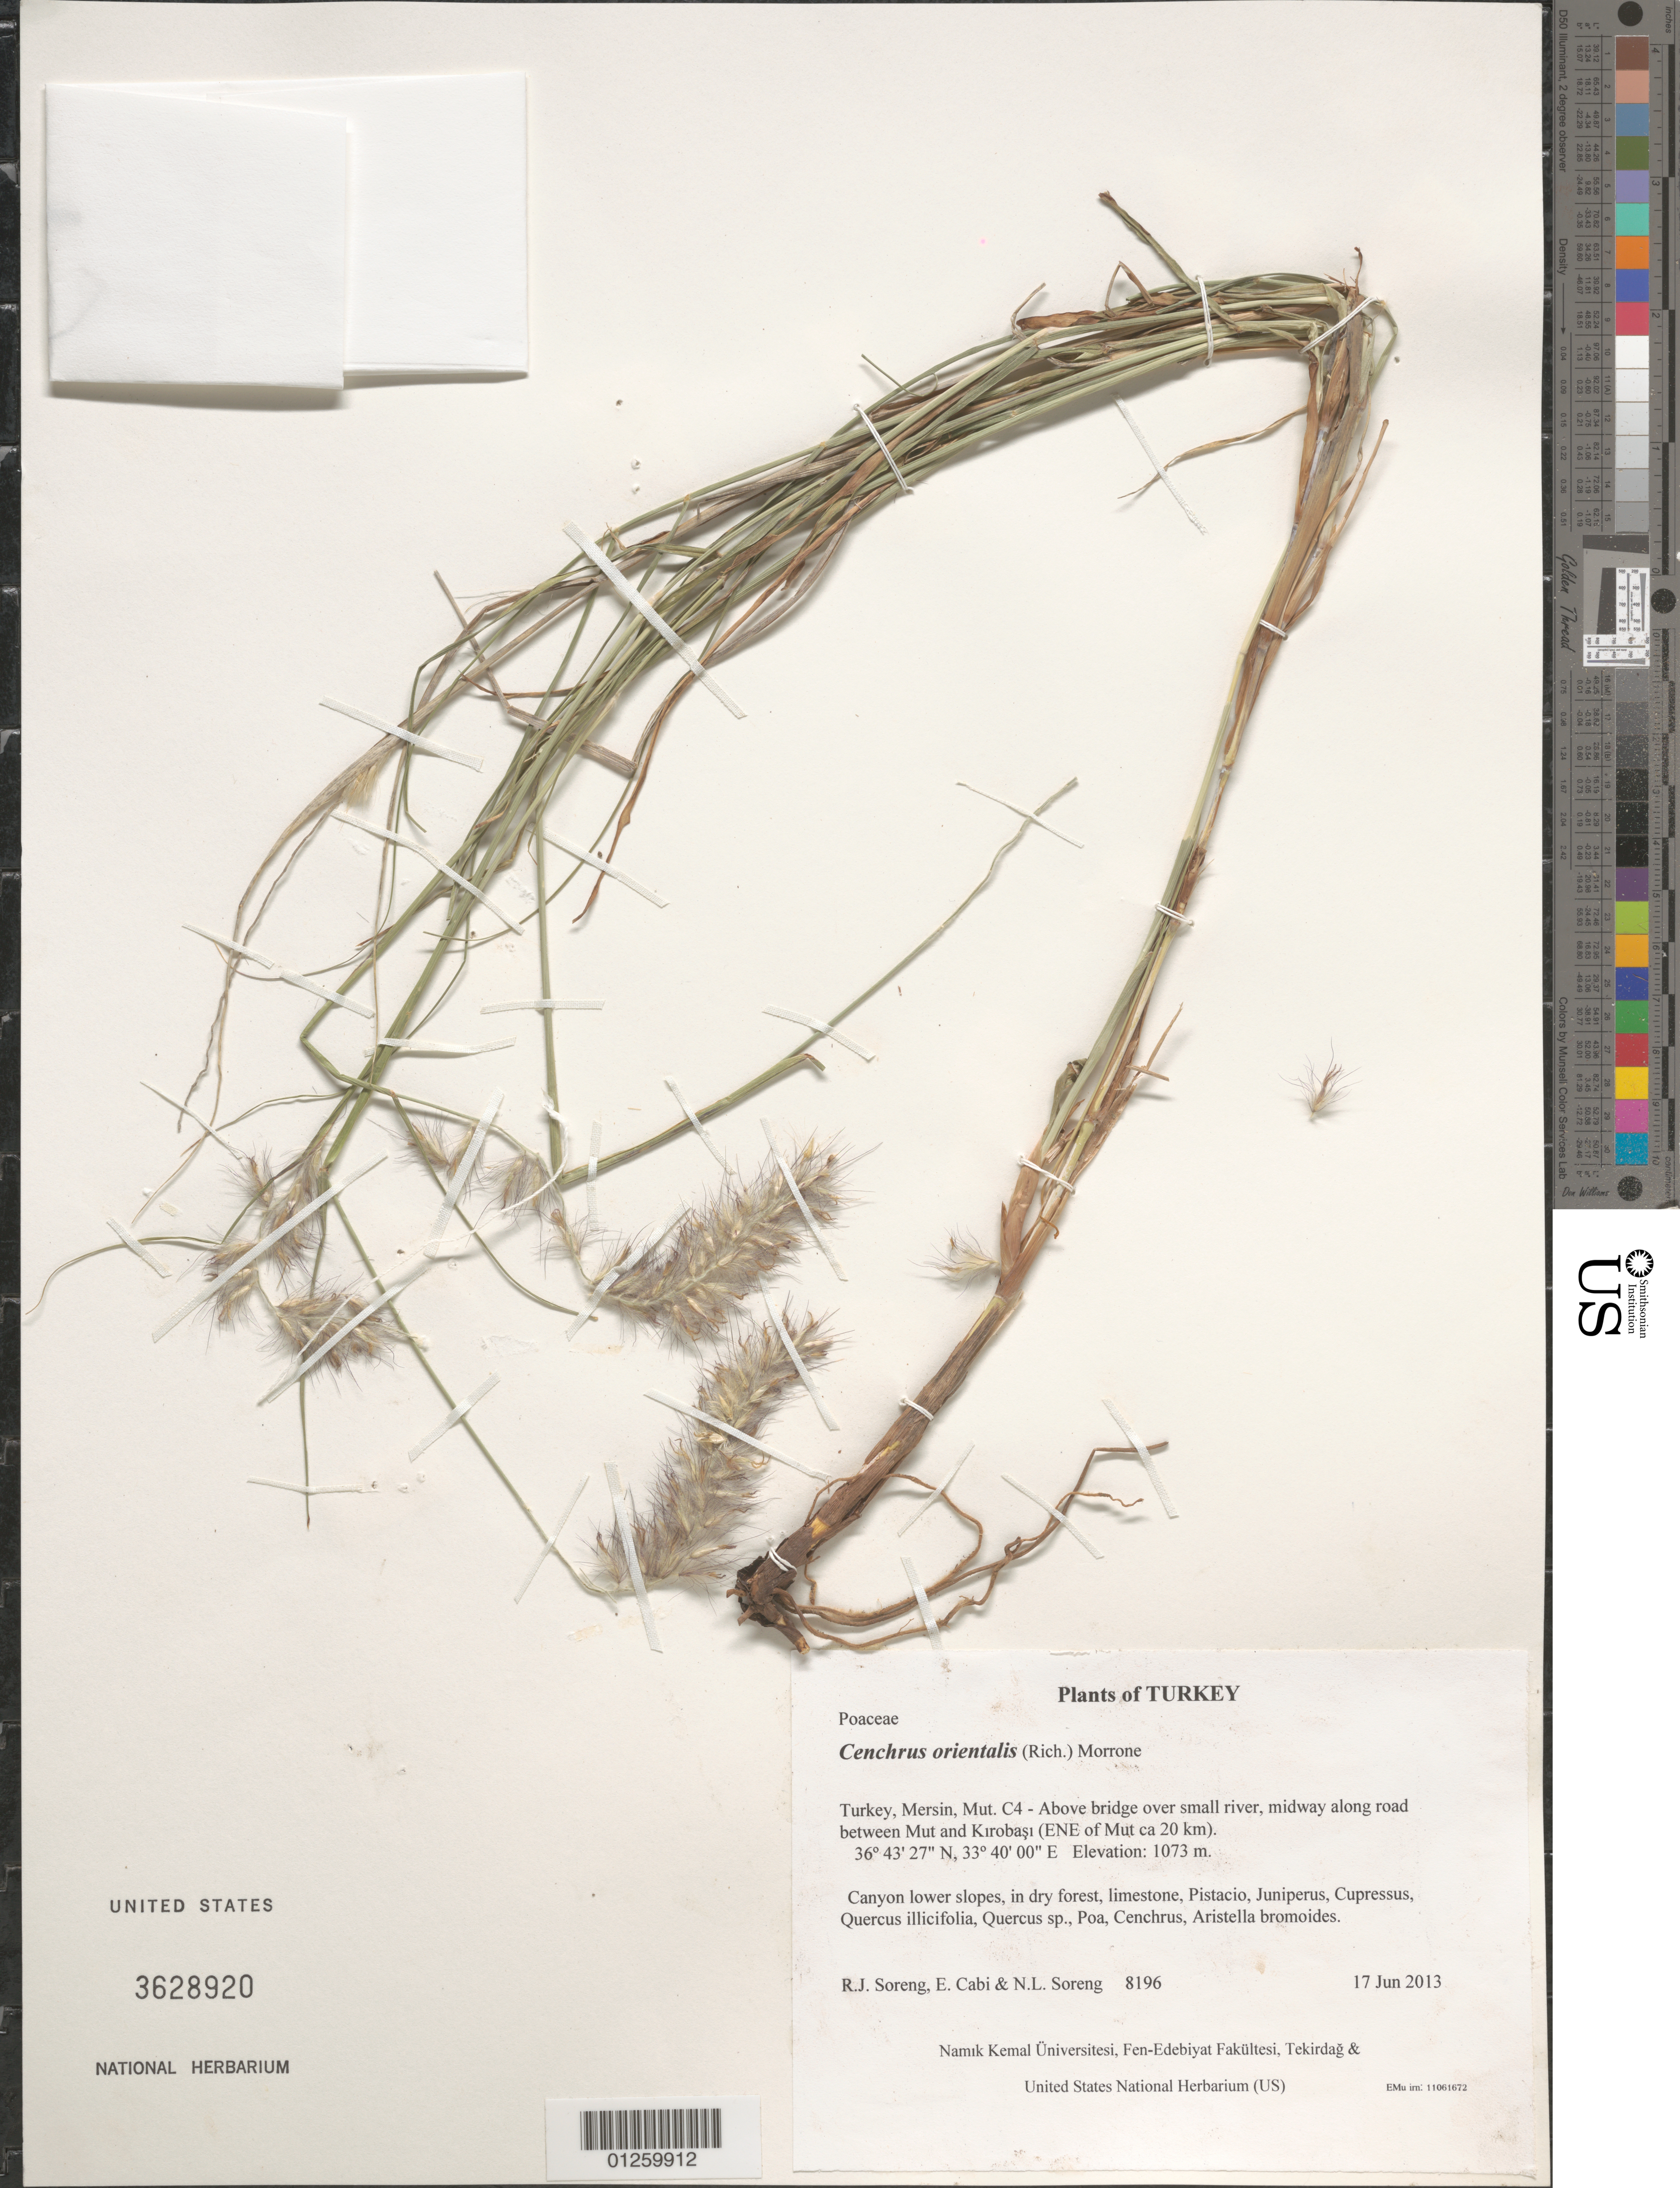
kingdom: Plantae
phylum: Tracheophyta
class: Liliopsida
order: Poales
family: Poaceae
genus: Cenchrus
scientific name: Cenchrus orientalis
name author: (Rich.) Morrone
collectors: R. J. Soreng, E. Cabi & N. L. Soreng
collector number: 8196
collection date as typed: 2013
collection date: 2013-06-17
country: Turkey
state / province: Mersin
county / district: Mut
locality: C4 - Above bridge over small river, midway along road between Mut and Kirobasi (ENE of Mut ca 20 km)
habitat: Canyon lower slopes, in dry forest, limestone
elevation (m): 1073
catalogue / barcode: US 3628920